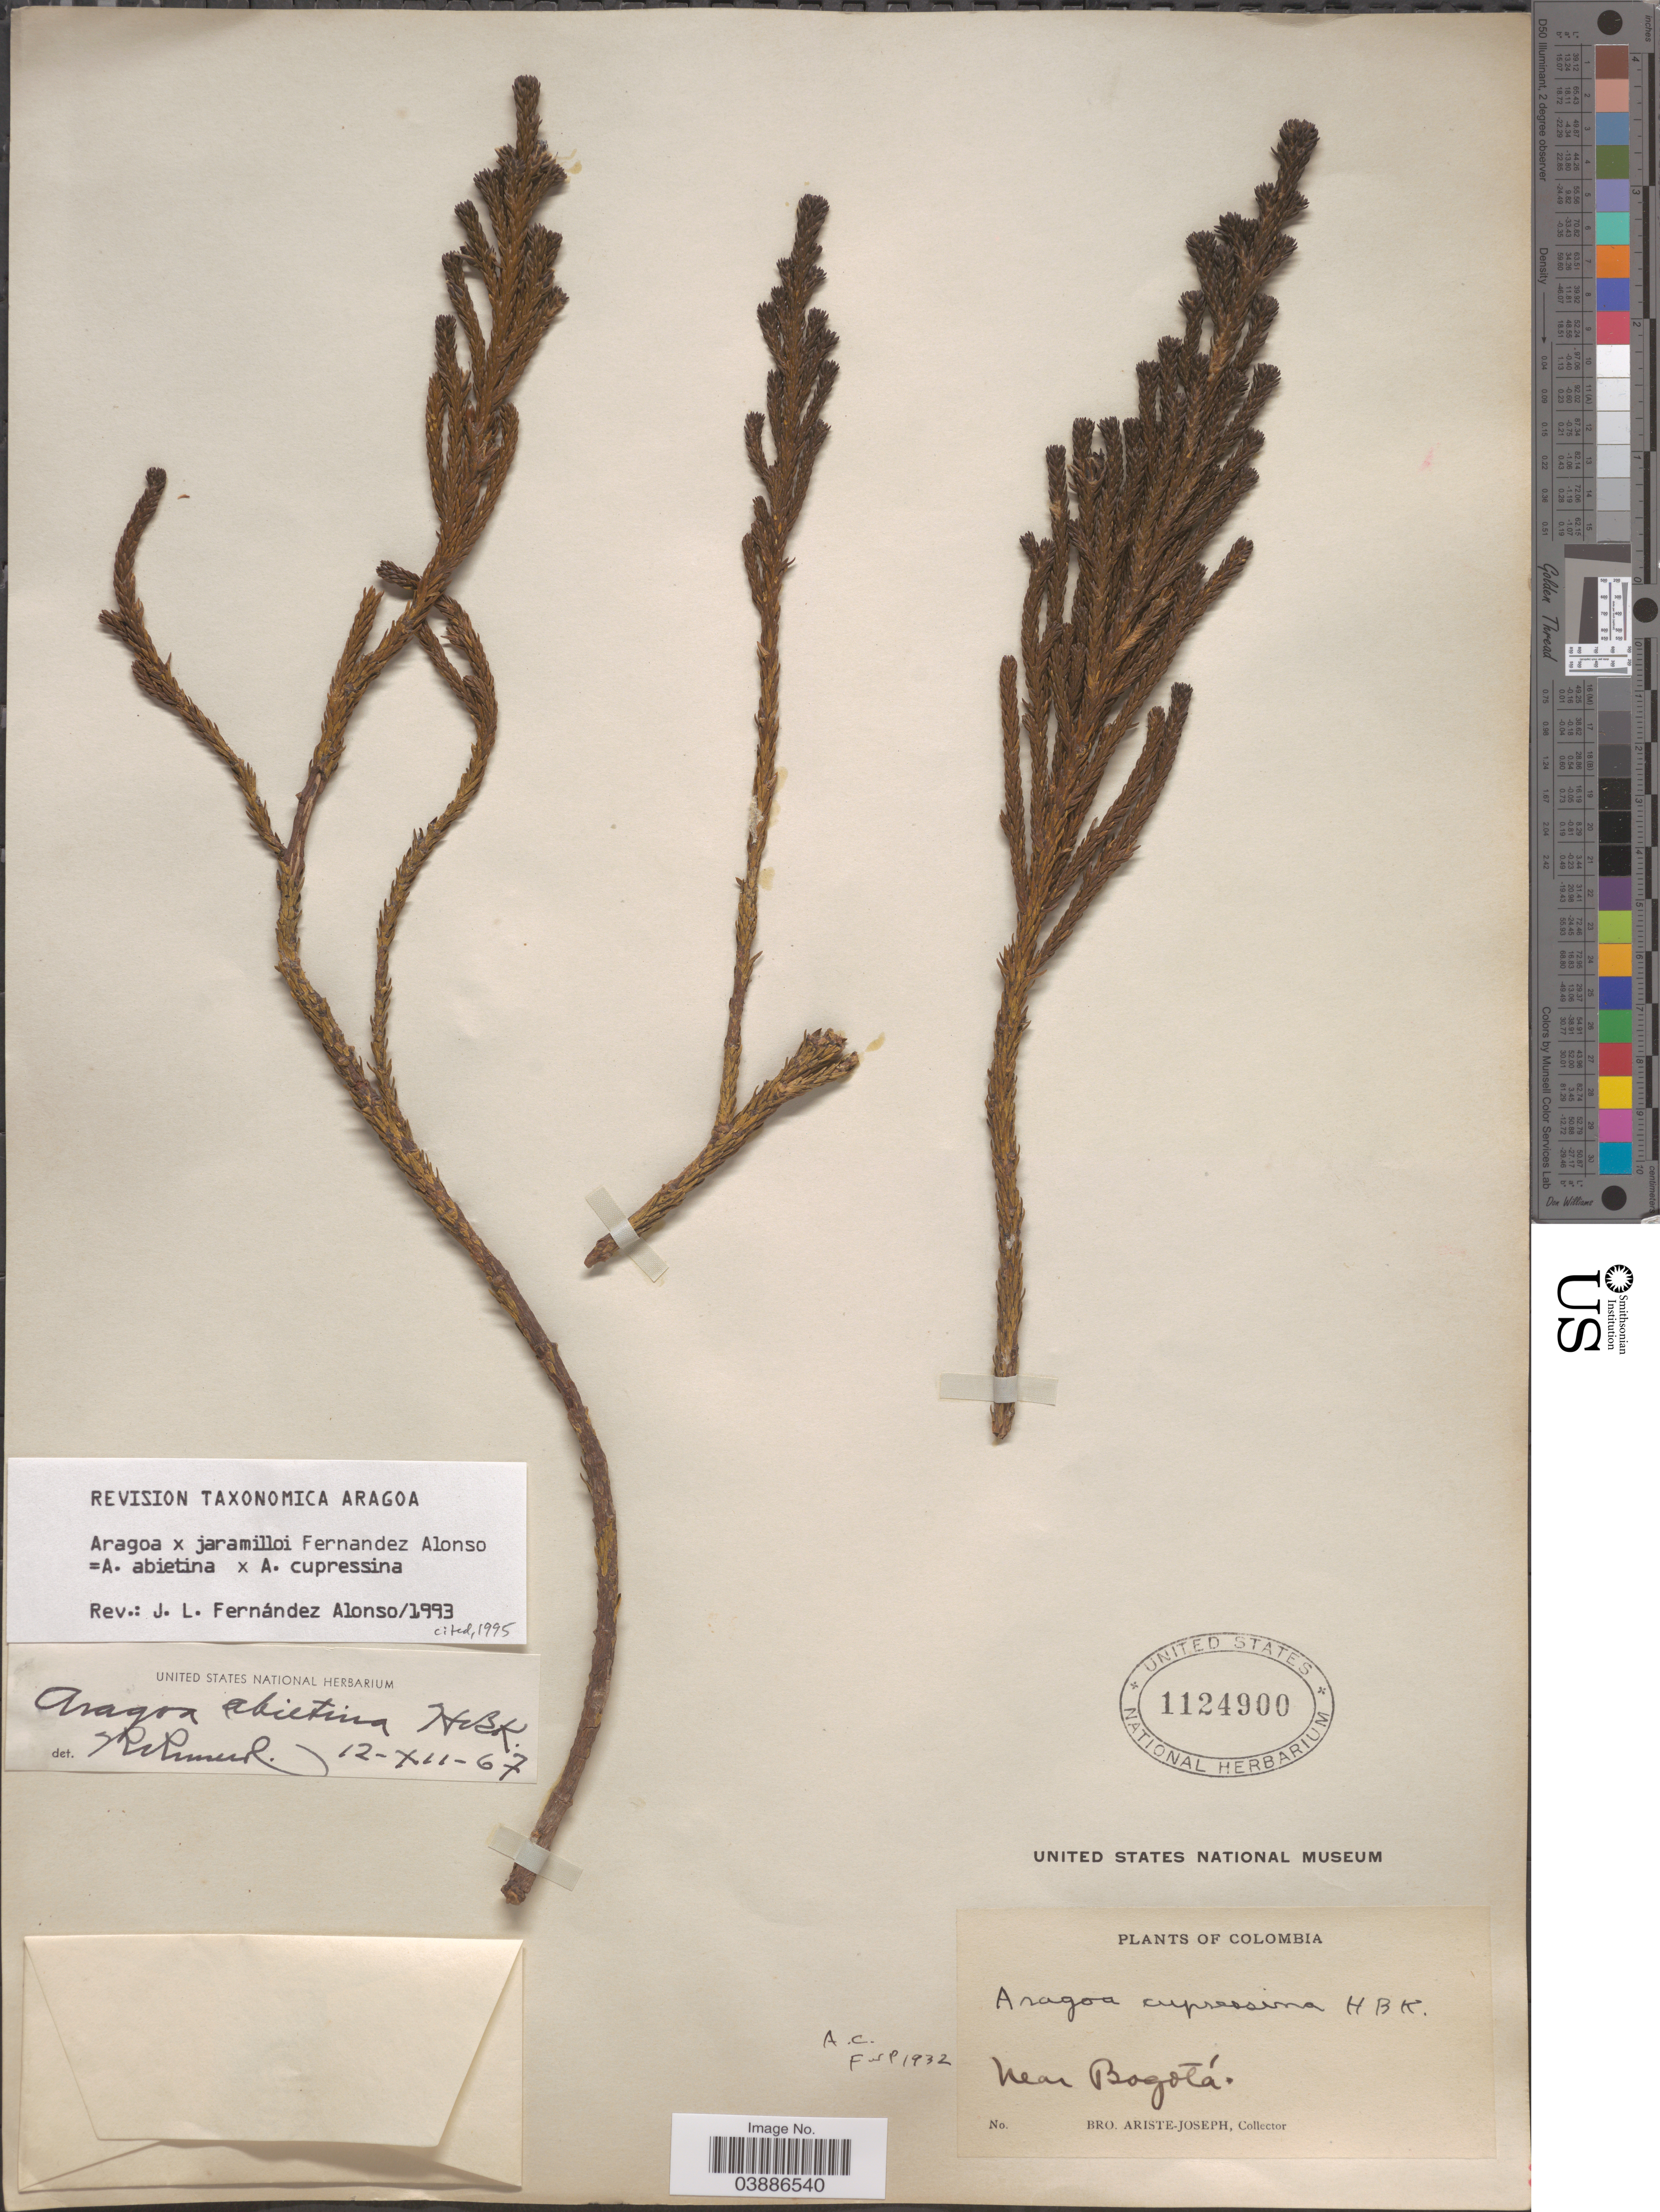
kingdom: Plantae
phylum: Tracheophyta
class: Magnoliopsida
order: Lamiales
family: Plantaginaceae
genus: Aragoa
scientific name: Aragoa x jaramilloi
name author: Fern. Alonso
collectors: Bro. Ariste-Joseph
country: Colombia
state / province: Bogota D.C.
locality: Near Bogotá.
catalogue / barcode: US 1124900